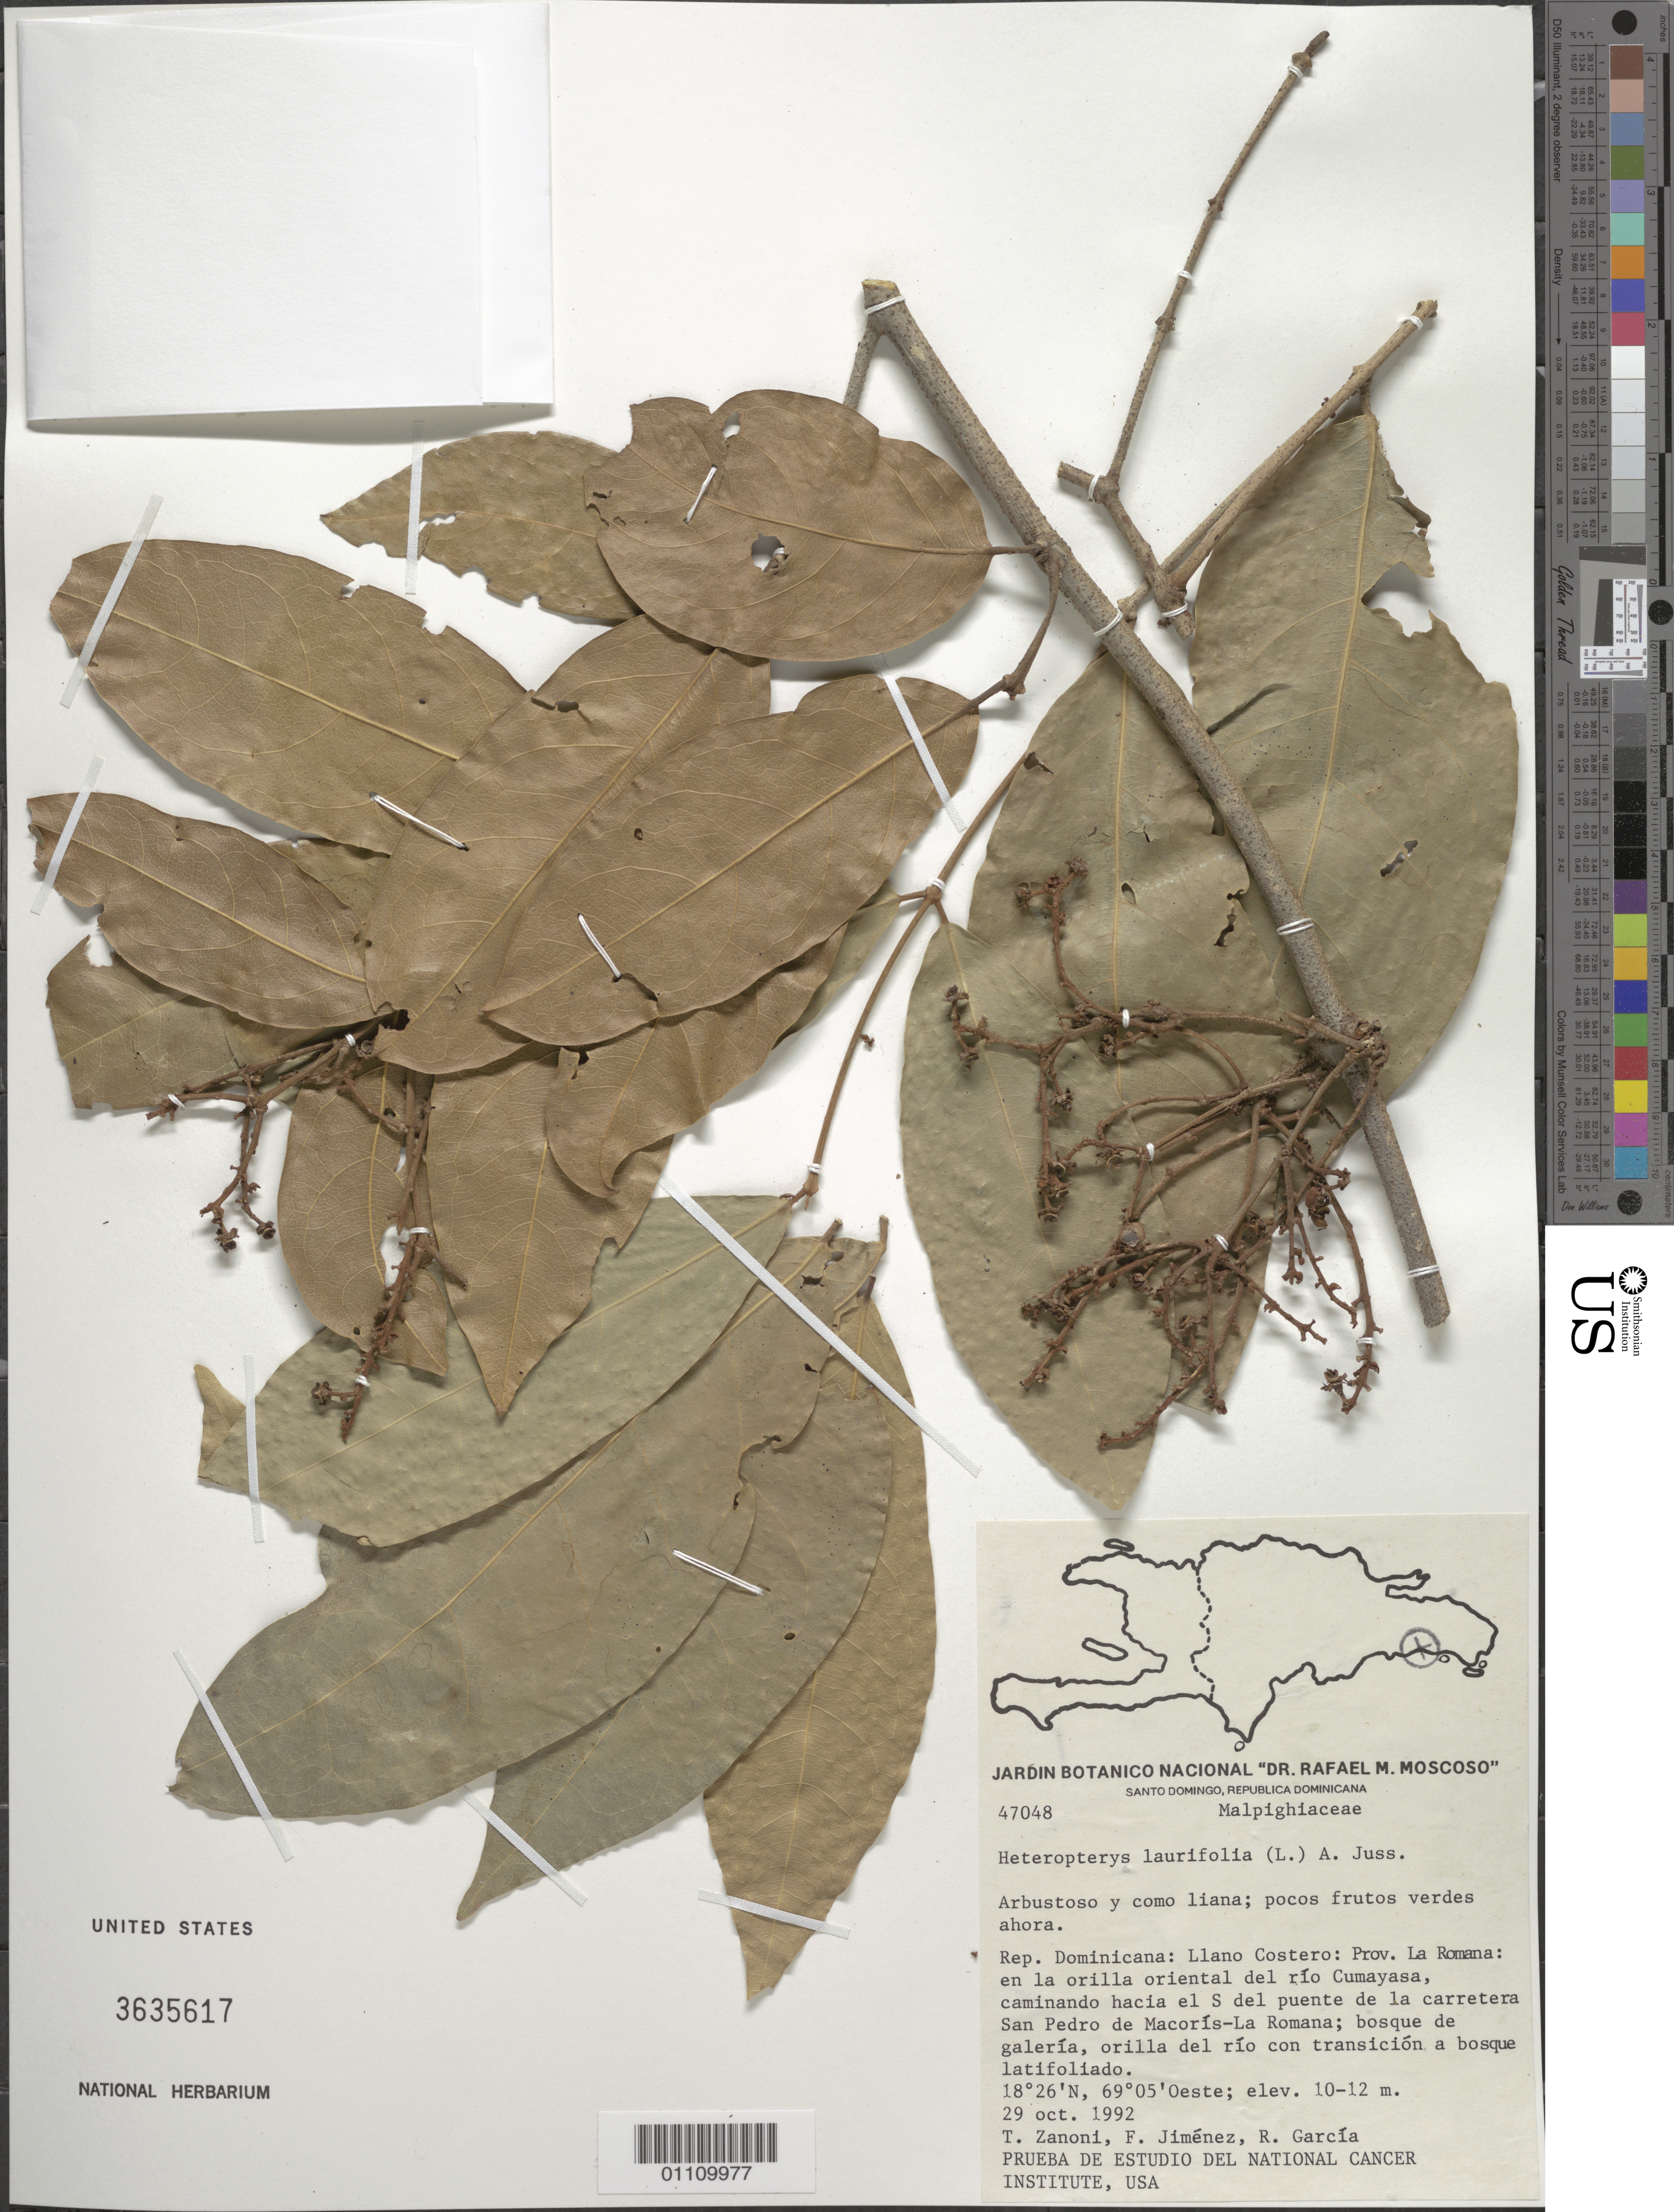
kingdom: Plantae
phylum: Tracheophyta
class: Magnoliopsida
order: Malpighiales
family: Malpighiaceae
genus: Heteropterys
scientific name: Heteropterys laurifolia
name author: (L.) A. Juss.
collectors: T. A. Zanoni, F. Jiménez & R. G. García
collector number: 47048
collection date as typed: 29 Oct 1992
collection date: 1992-10-29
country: Dominican Republic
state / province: La Romana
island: Hispaniola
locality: Llano Costero, en la orilla oriental del río Cumayasa, caminando hacia el S del puente de la carretera San Pedro de Macorís-La Romana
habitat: Bosque de galería, orilla del río con transición a bosque latifoliado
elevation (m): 10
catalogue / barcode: US 3635617